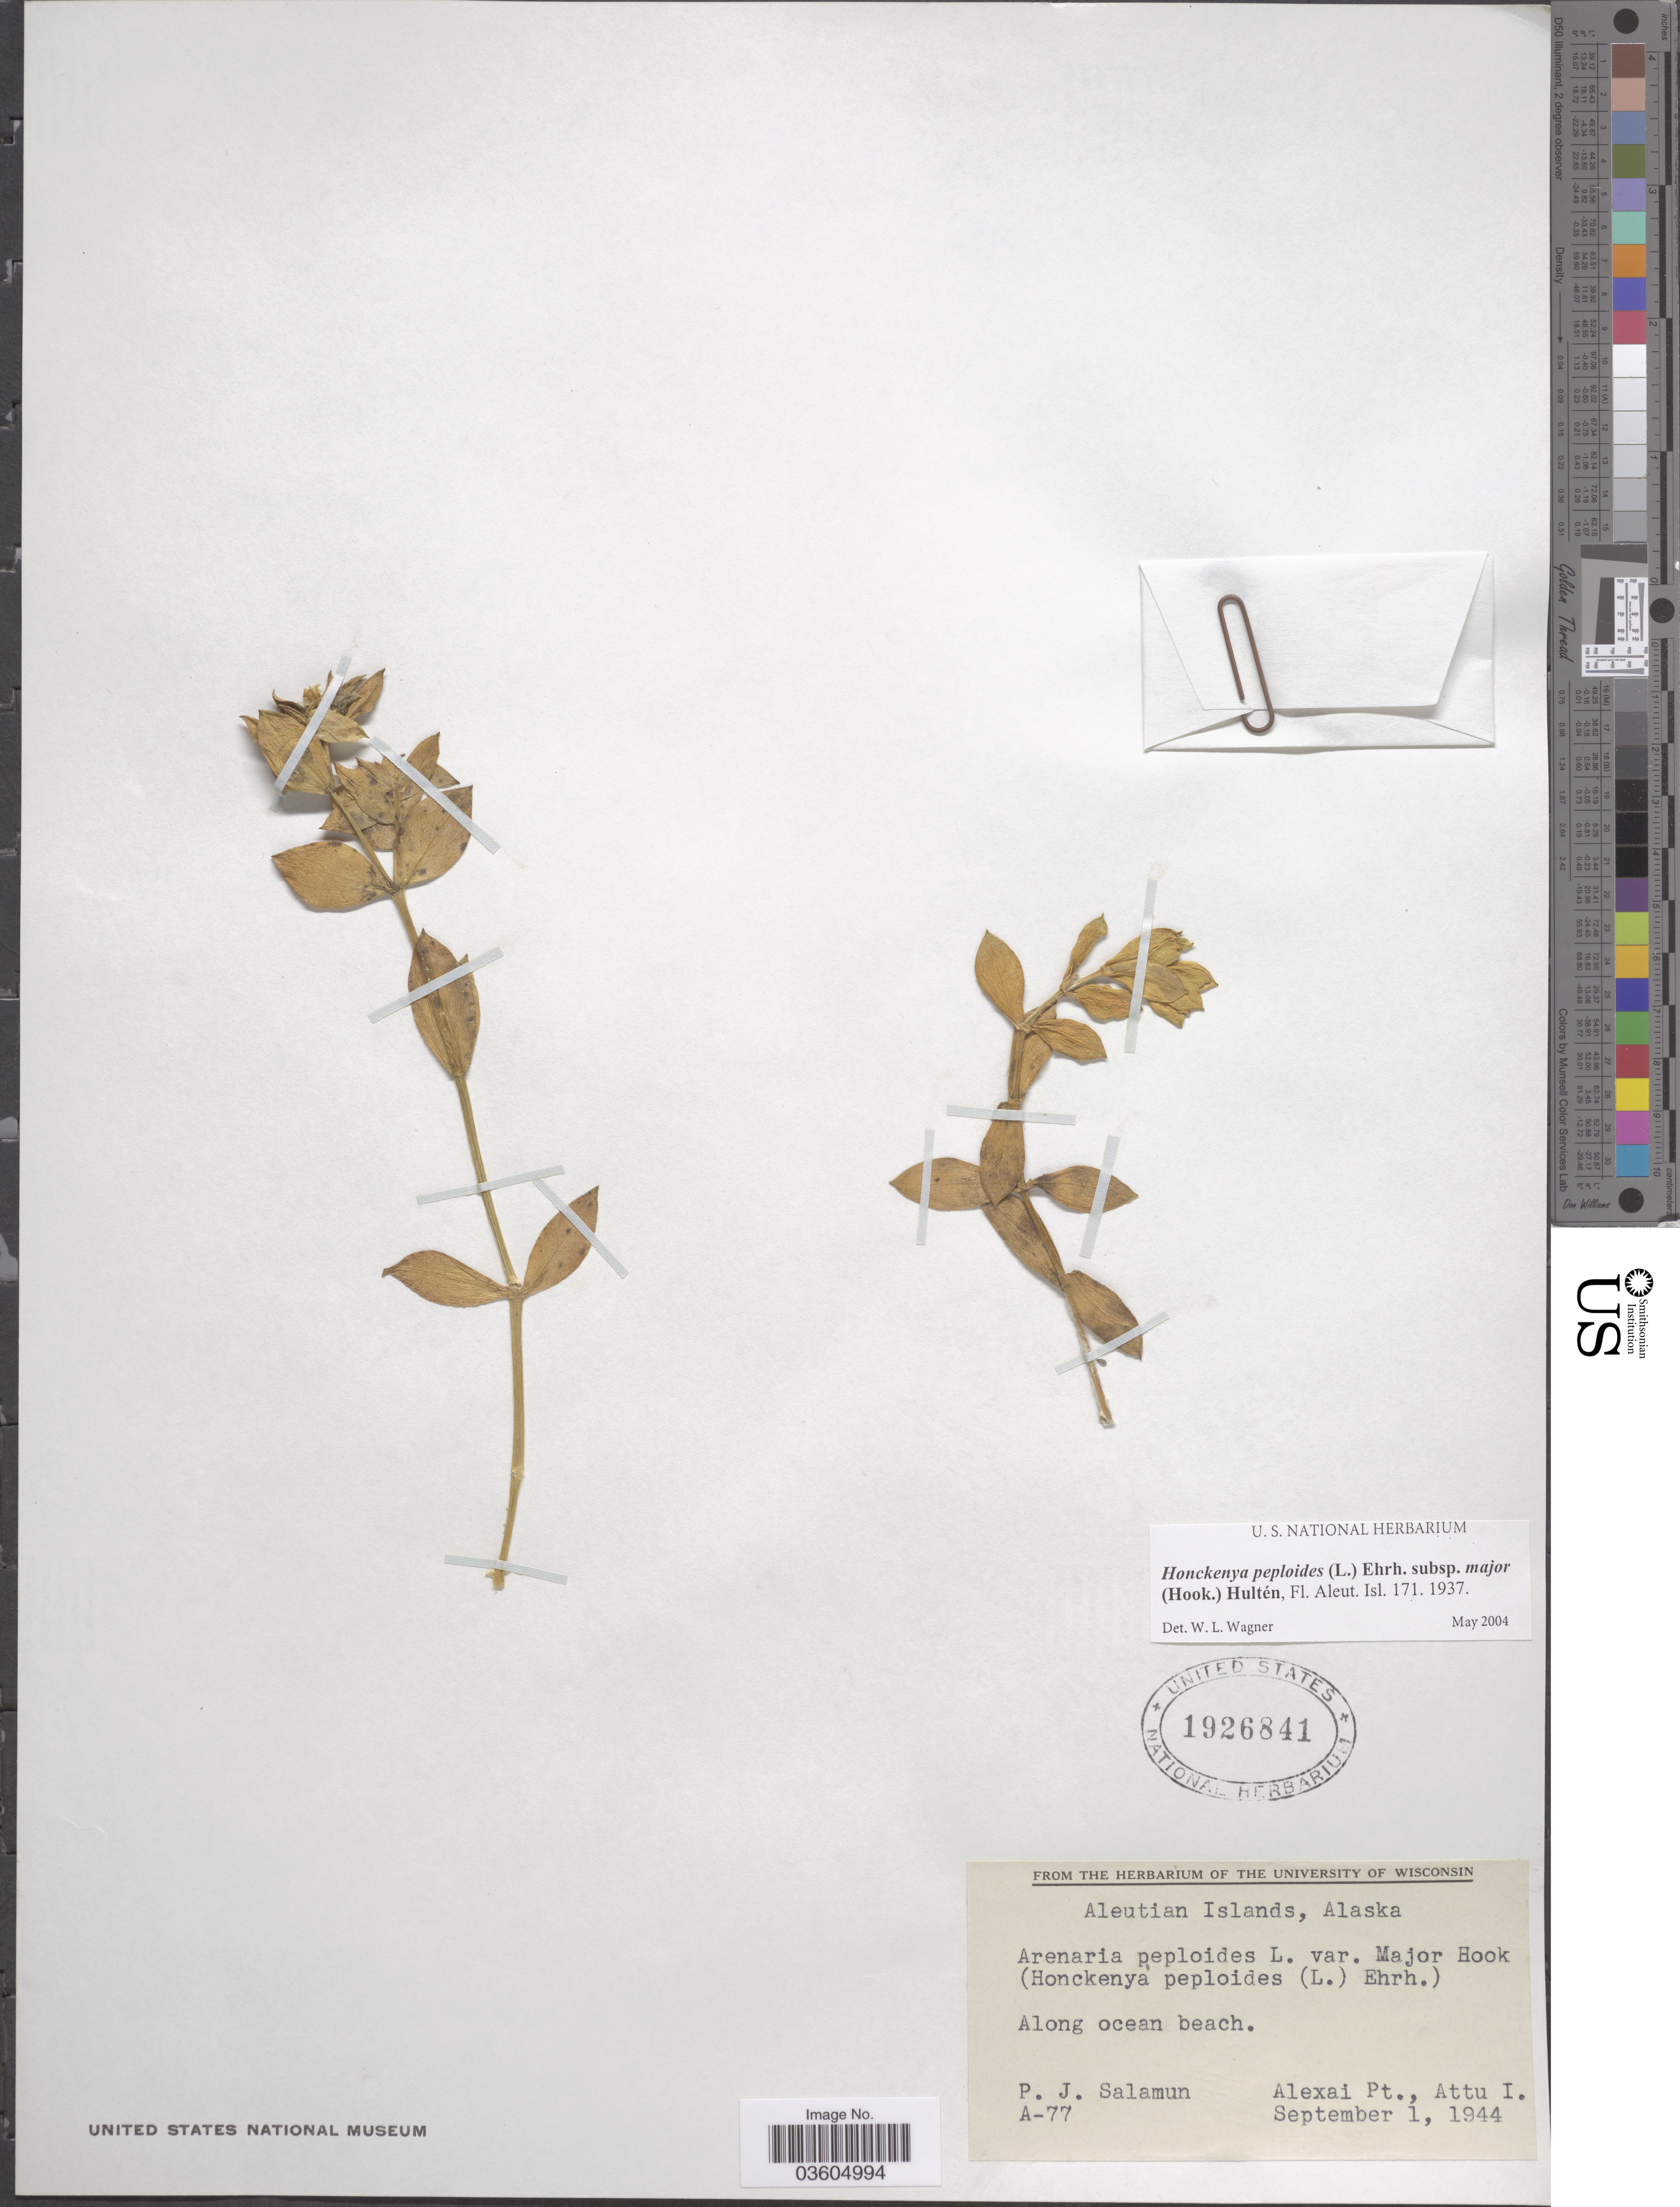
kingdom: Plantae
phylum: Tracheophyta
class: Magnoliopsida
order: Caryophyllales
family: Caryophyllaceae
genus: Honckenya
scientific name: Honckenya peploides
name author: (L.) Ehrh.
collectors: P. Salamun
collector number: A-77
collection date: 1944-09-01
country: United States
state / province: Alaska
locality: Aleutian Islands. Along ocean beach. Alexai Pt., Attu I.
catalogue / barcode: US 1926841